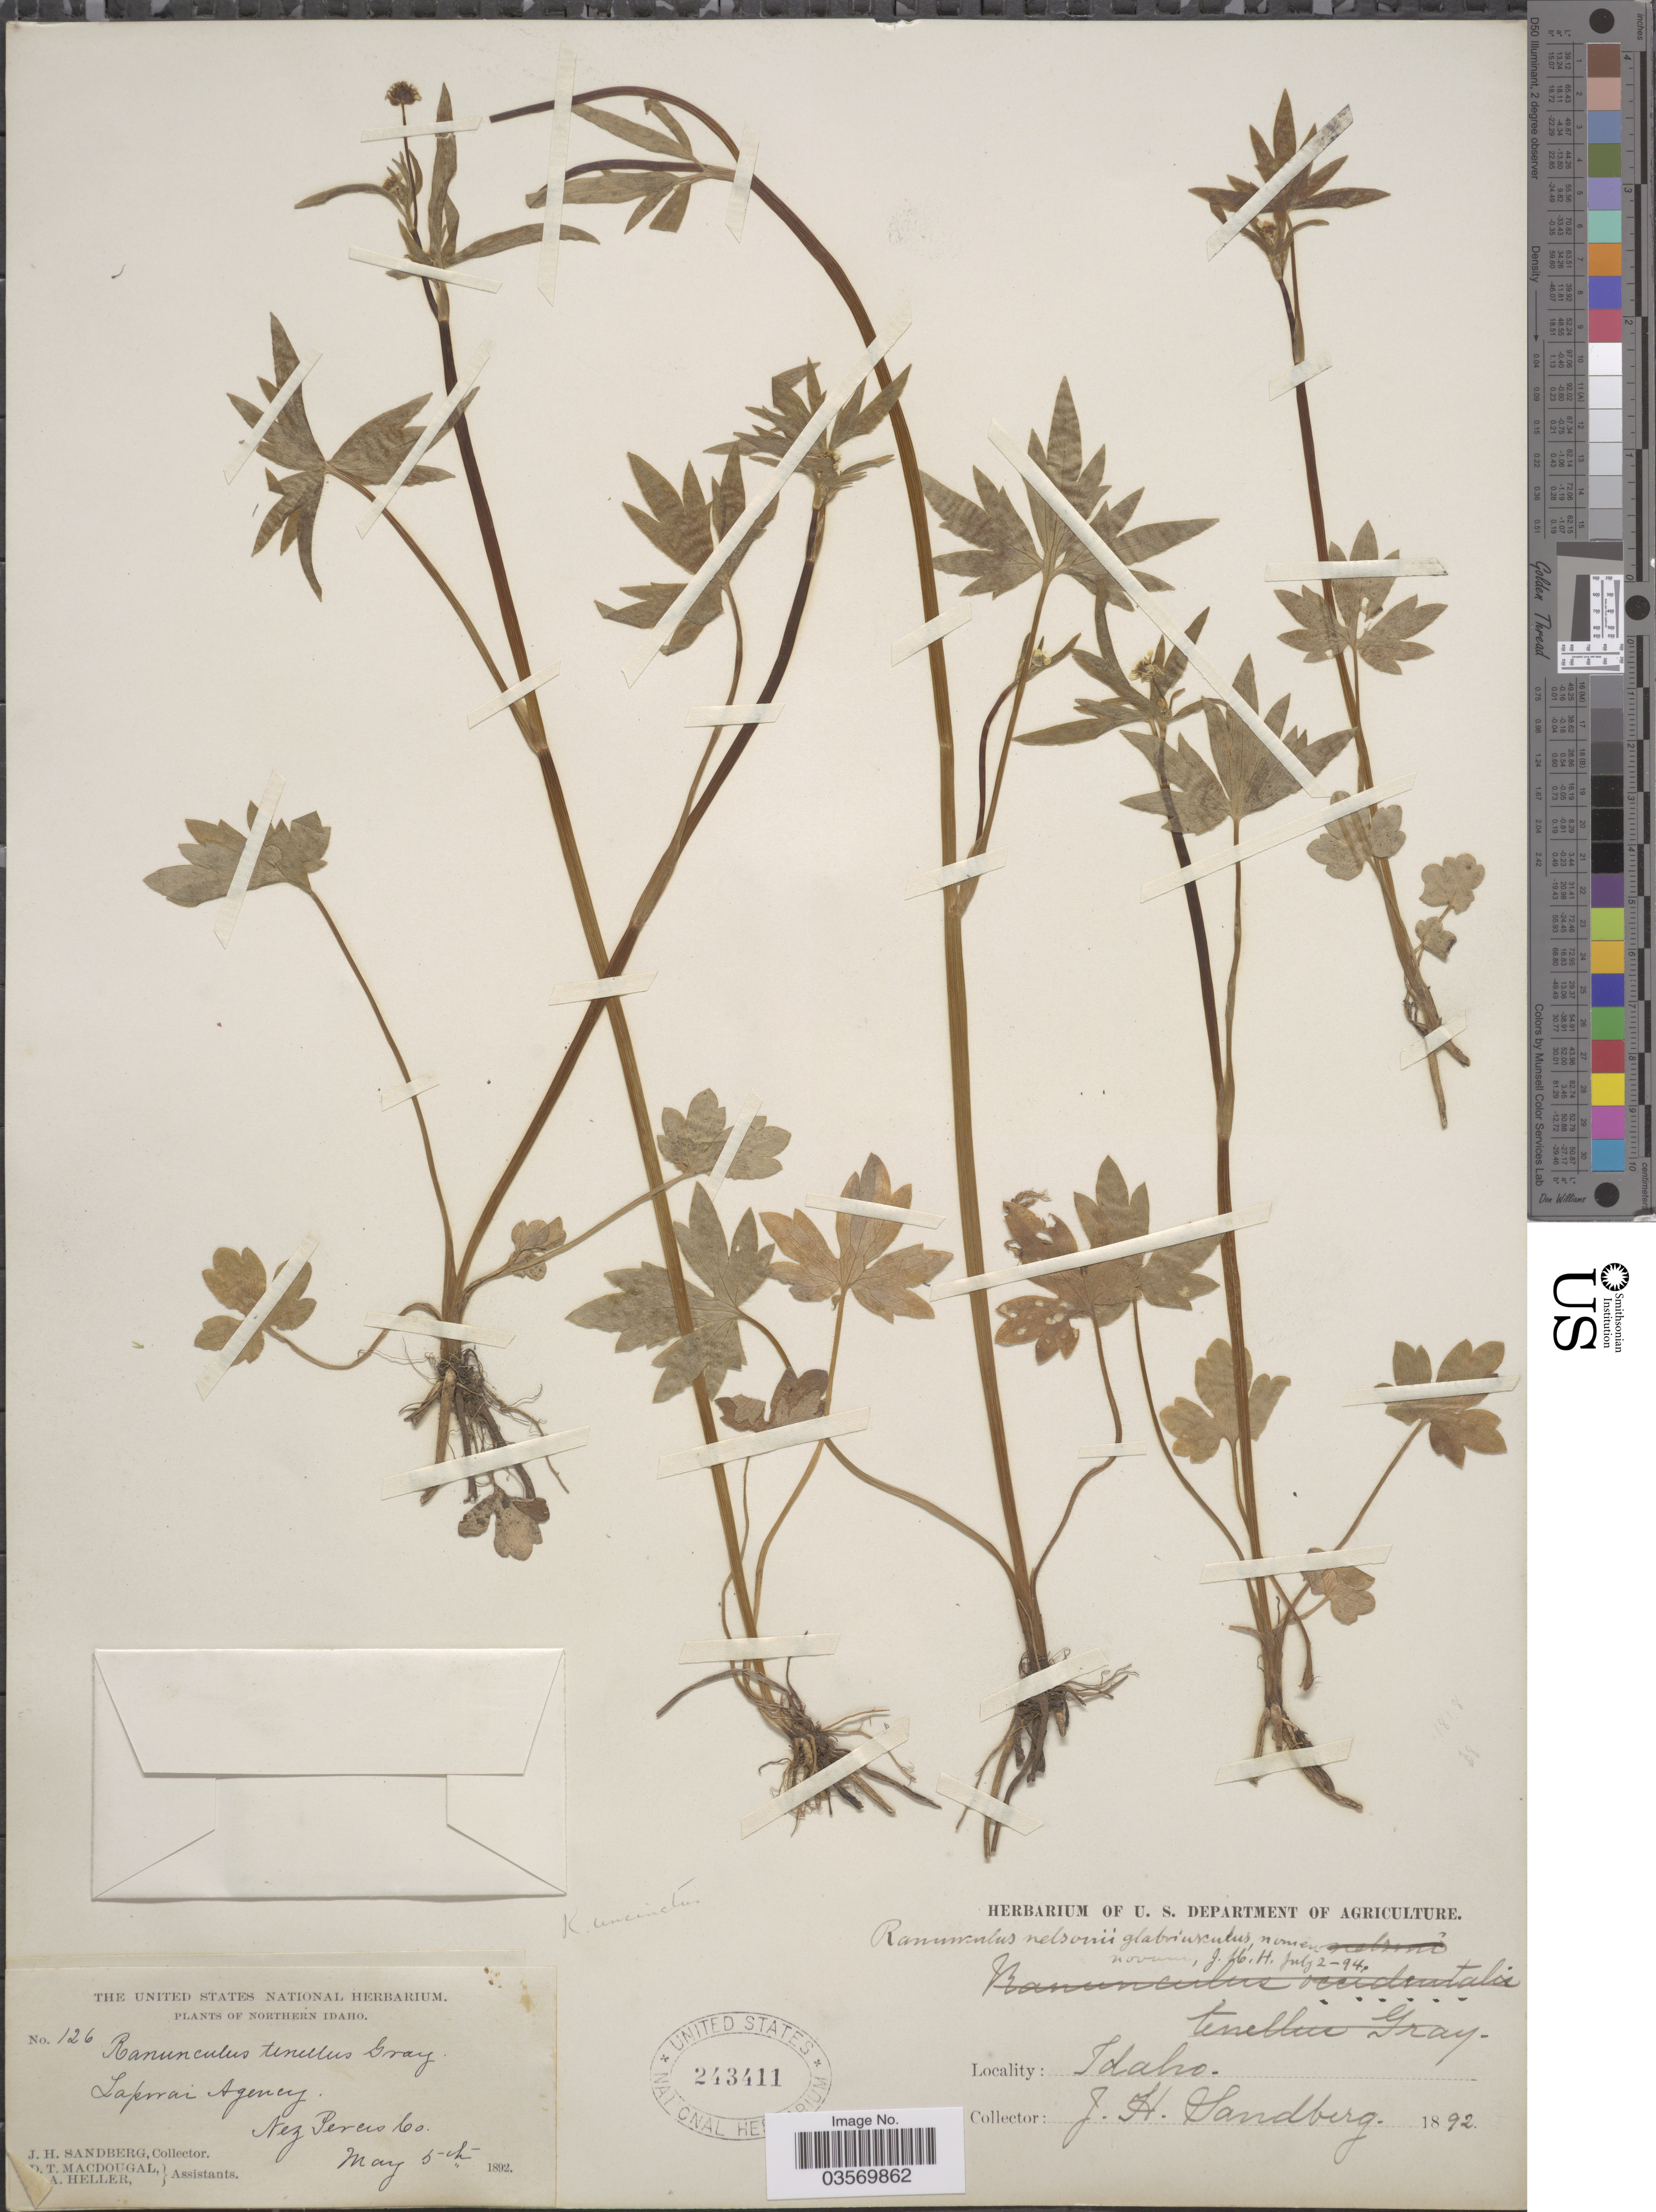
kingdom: Plantae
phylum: Tracheophyta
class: Magnoliopsida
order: Ranunculales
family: Ranunculaceae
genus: Ranunculus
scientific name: Ranunculus uncinatus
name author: D. Don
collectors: J. H. Sandberg, D. T. MacDougal & A. A. Heller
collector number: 126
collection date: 1892-05-05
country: United States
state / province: Idaho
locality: Northern Idaho. Lapwai Agency. Nez Perces Co.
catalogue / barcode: US 243411